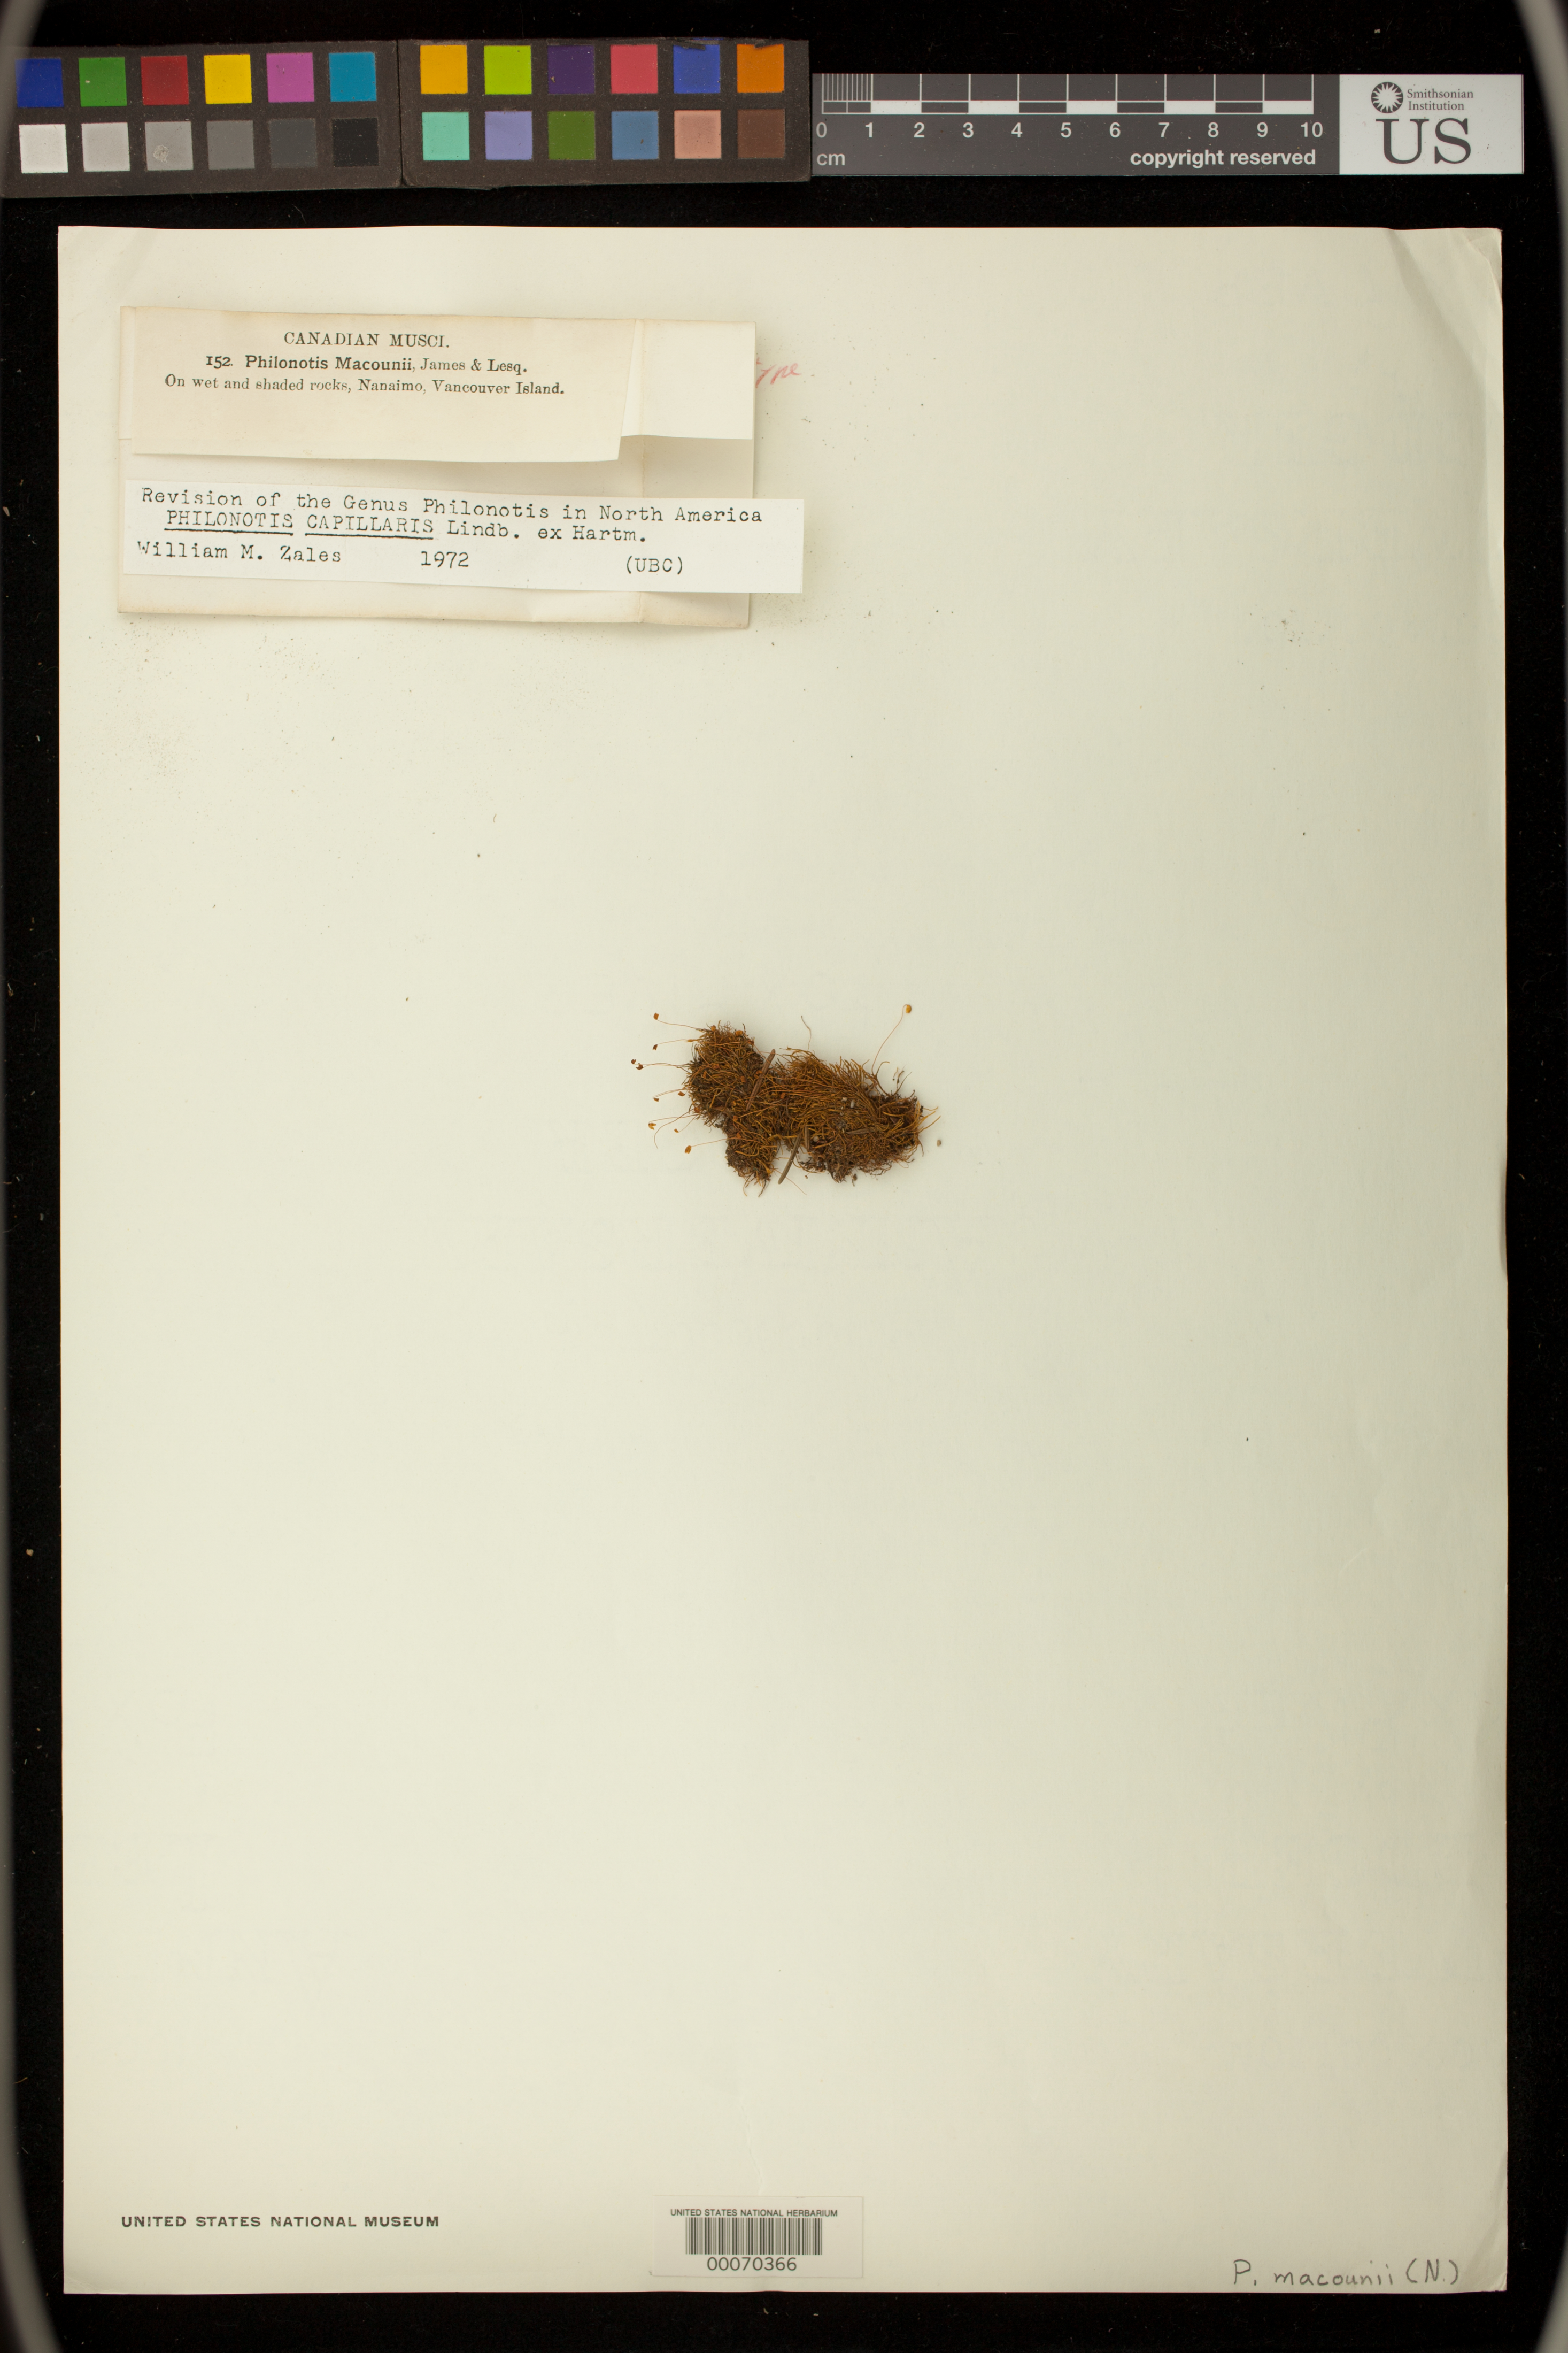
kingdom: Plantae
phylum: Bryophyta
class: Bryopsida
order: Bartramiales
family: Bartramiaceae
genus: Philonotis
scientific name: Philonotis macounii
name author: James & Lesq.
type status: Lectotype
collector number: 152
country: Canada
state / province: British Columbia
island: Vancouver Island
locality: Nanaimo.